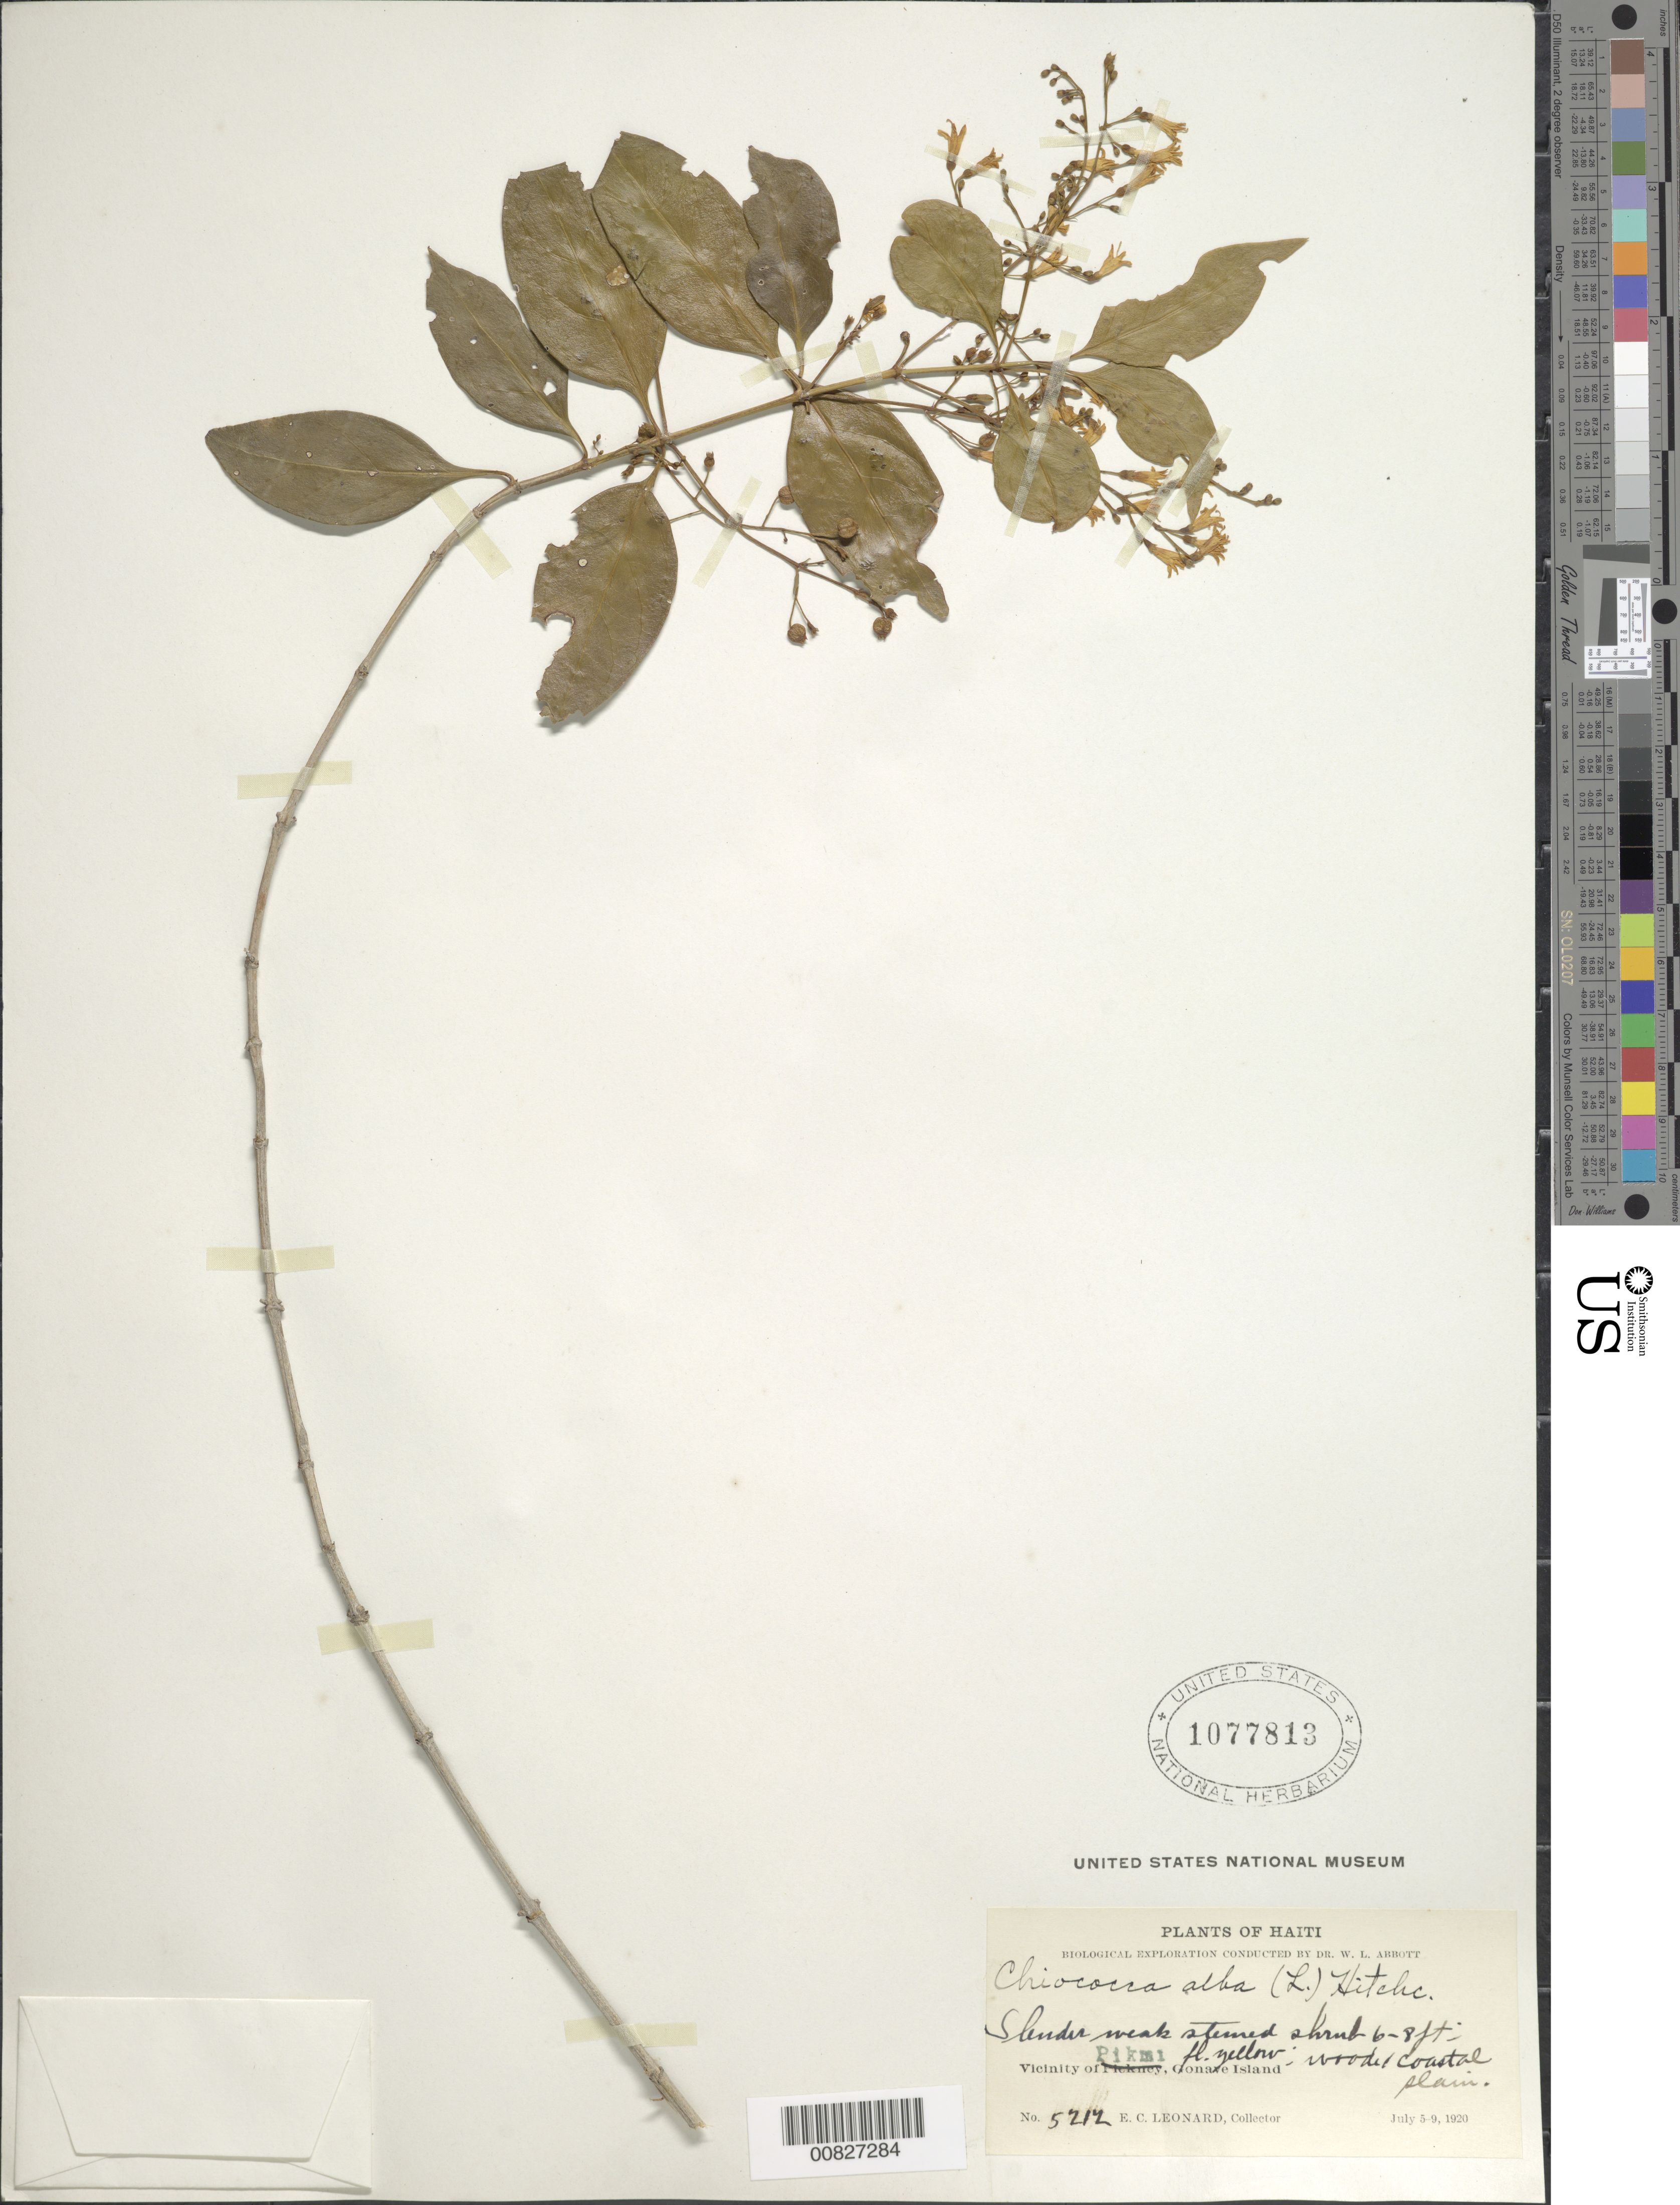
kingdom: Plantae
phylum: Tracheophyta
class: Magnoliopsida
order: Gentianales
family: Rubiaceae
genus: Chiococca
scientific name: Chiococca alba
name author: (L.) Hitchc.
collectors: E. C. Leonard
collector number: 5212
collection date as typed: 05 Jul 1920 to 09 Jul 1920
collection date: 1920-07-05/1920-07-09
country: Haiti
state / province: Ouest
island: Île de la Gonâve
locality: Vicinity of Pikmi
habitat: Wooded coastal plain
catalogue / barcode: US 1077813